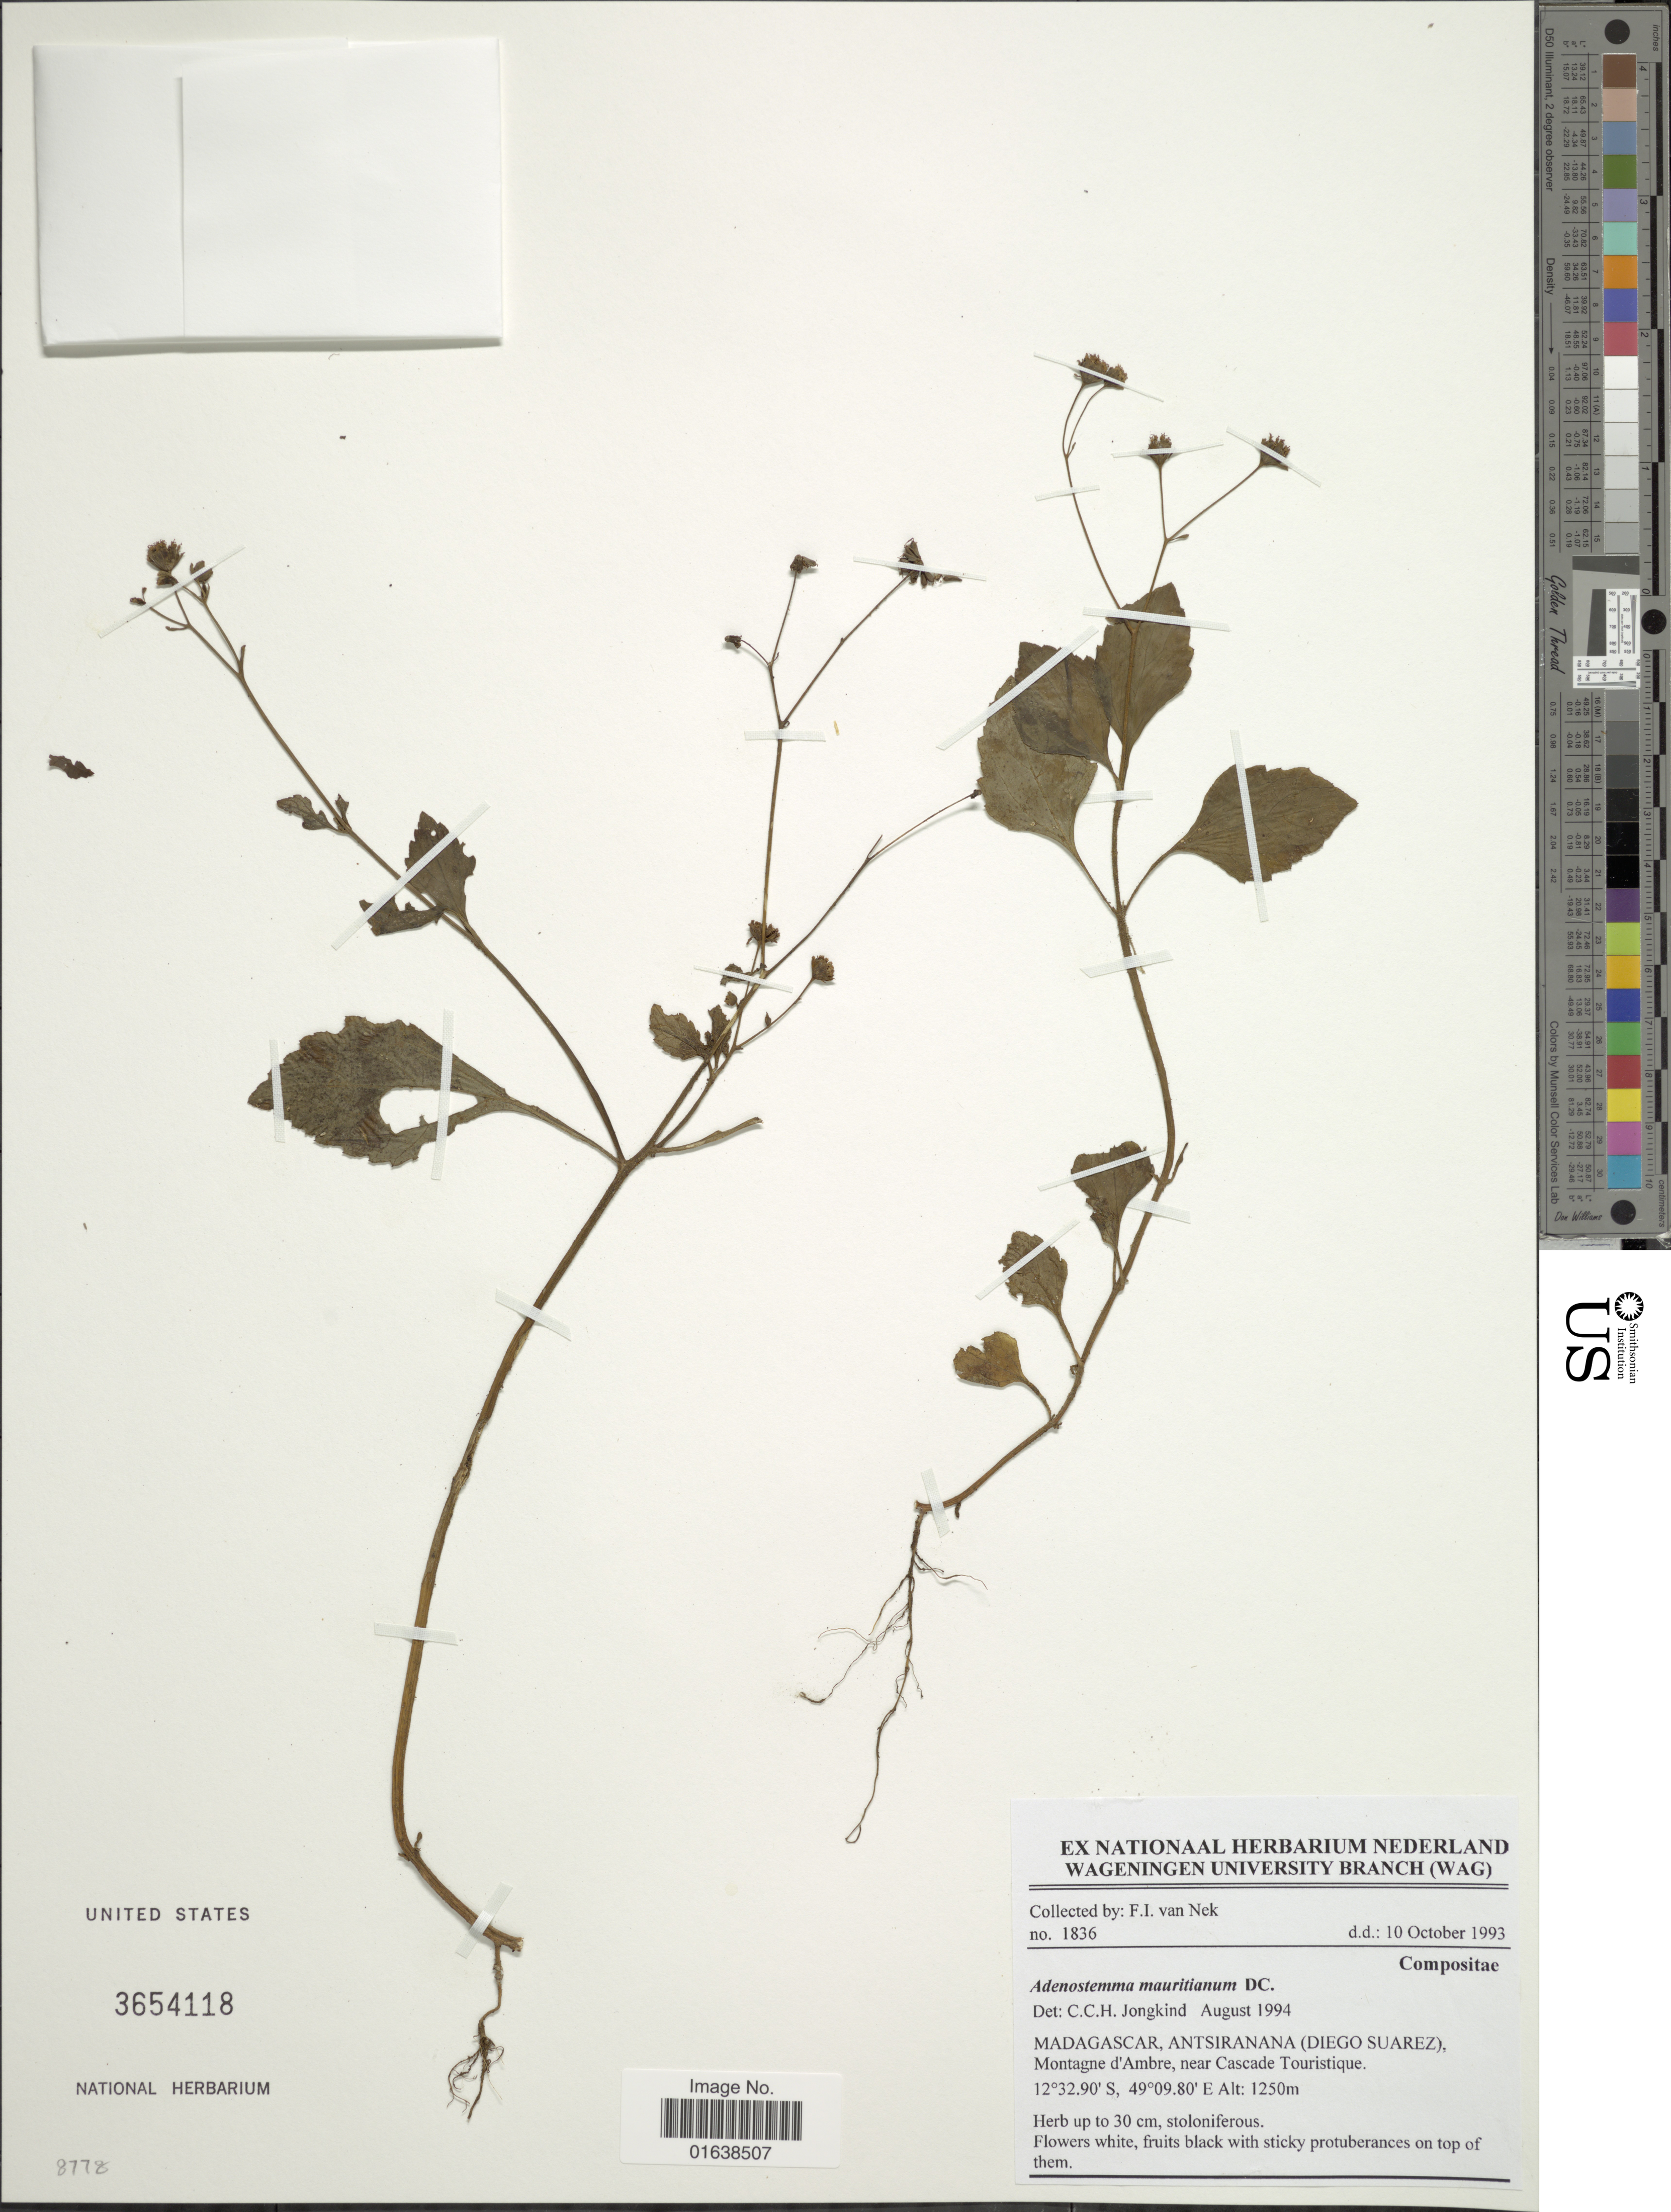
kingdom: Plantae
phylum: Tracheophyta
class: Magnoliopsida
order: Asterales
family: Asteraceae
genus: Adenostemma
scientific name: Adenostemma mauritianum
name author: DC.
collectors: F. van Nek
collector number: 1836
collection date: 1993-10-10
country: Madagascar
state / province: Diana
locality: Madagascar, Antsiranana (Diego Suarez), Montagne d'Ambre, near Cascade Touristique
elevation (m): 1250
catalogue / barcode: US 354118